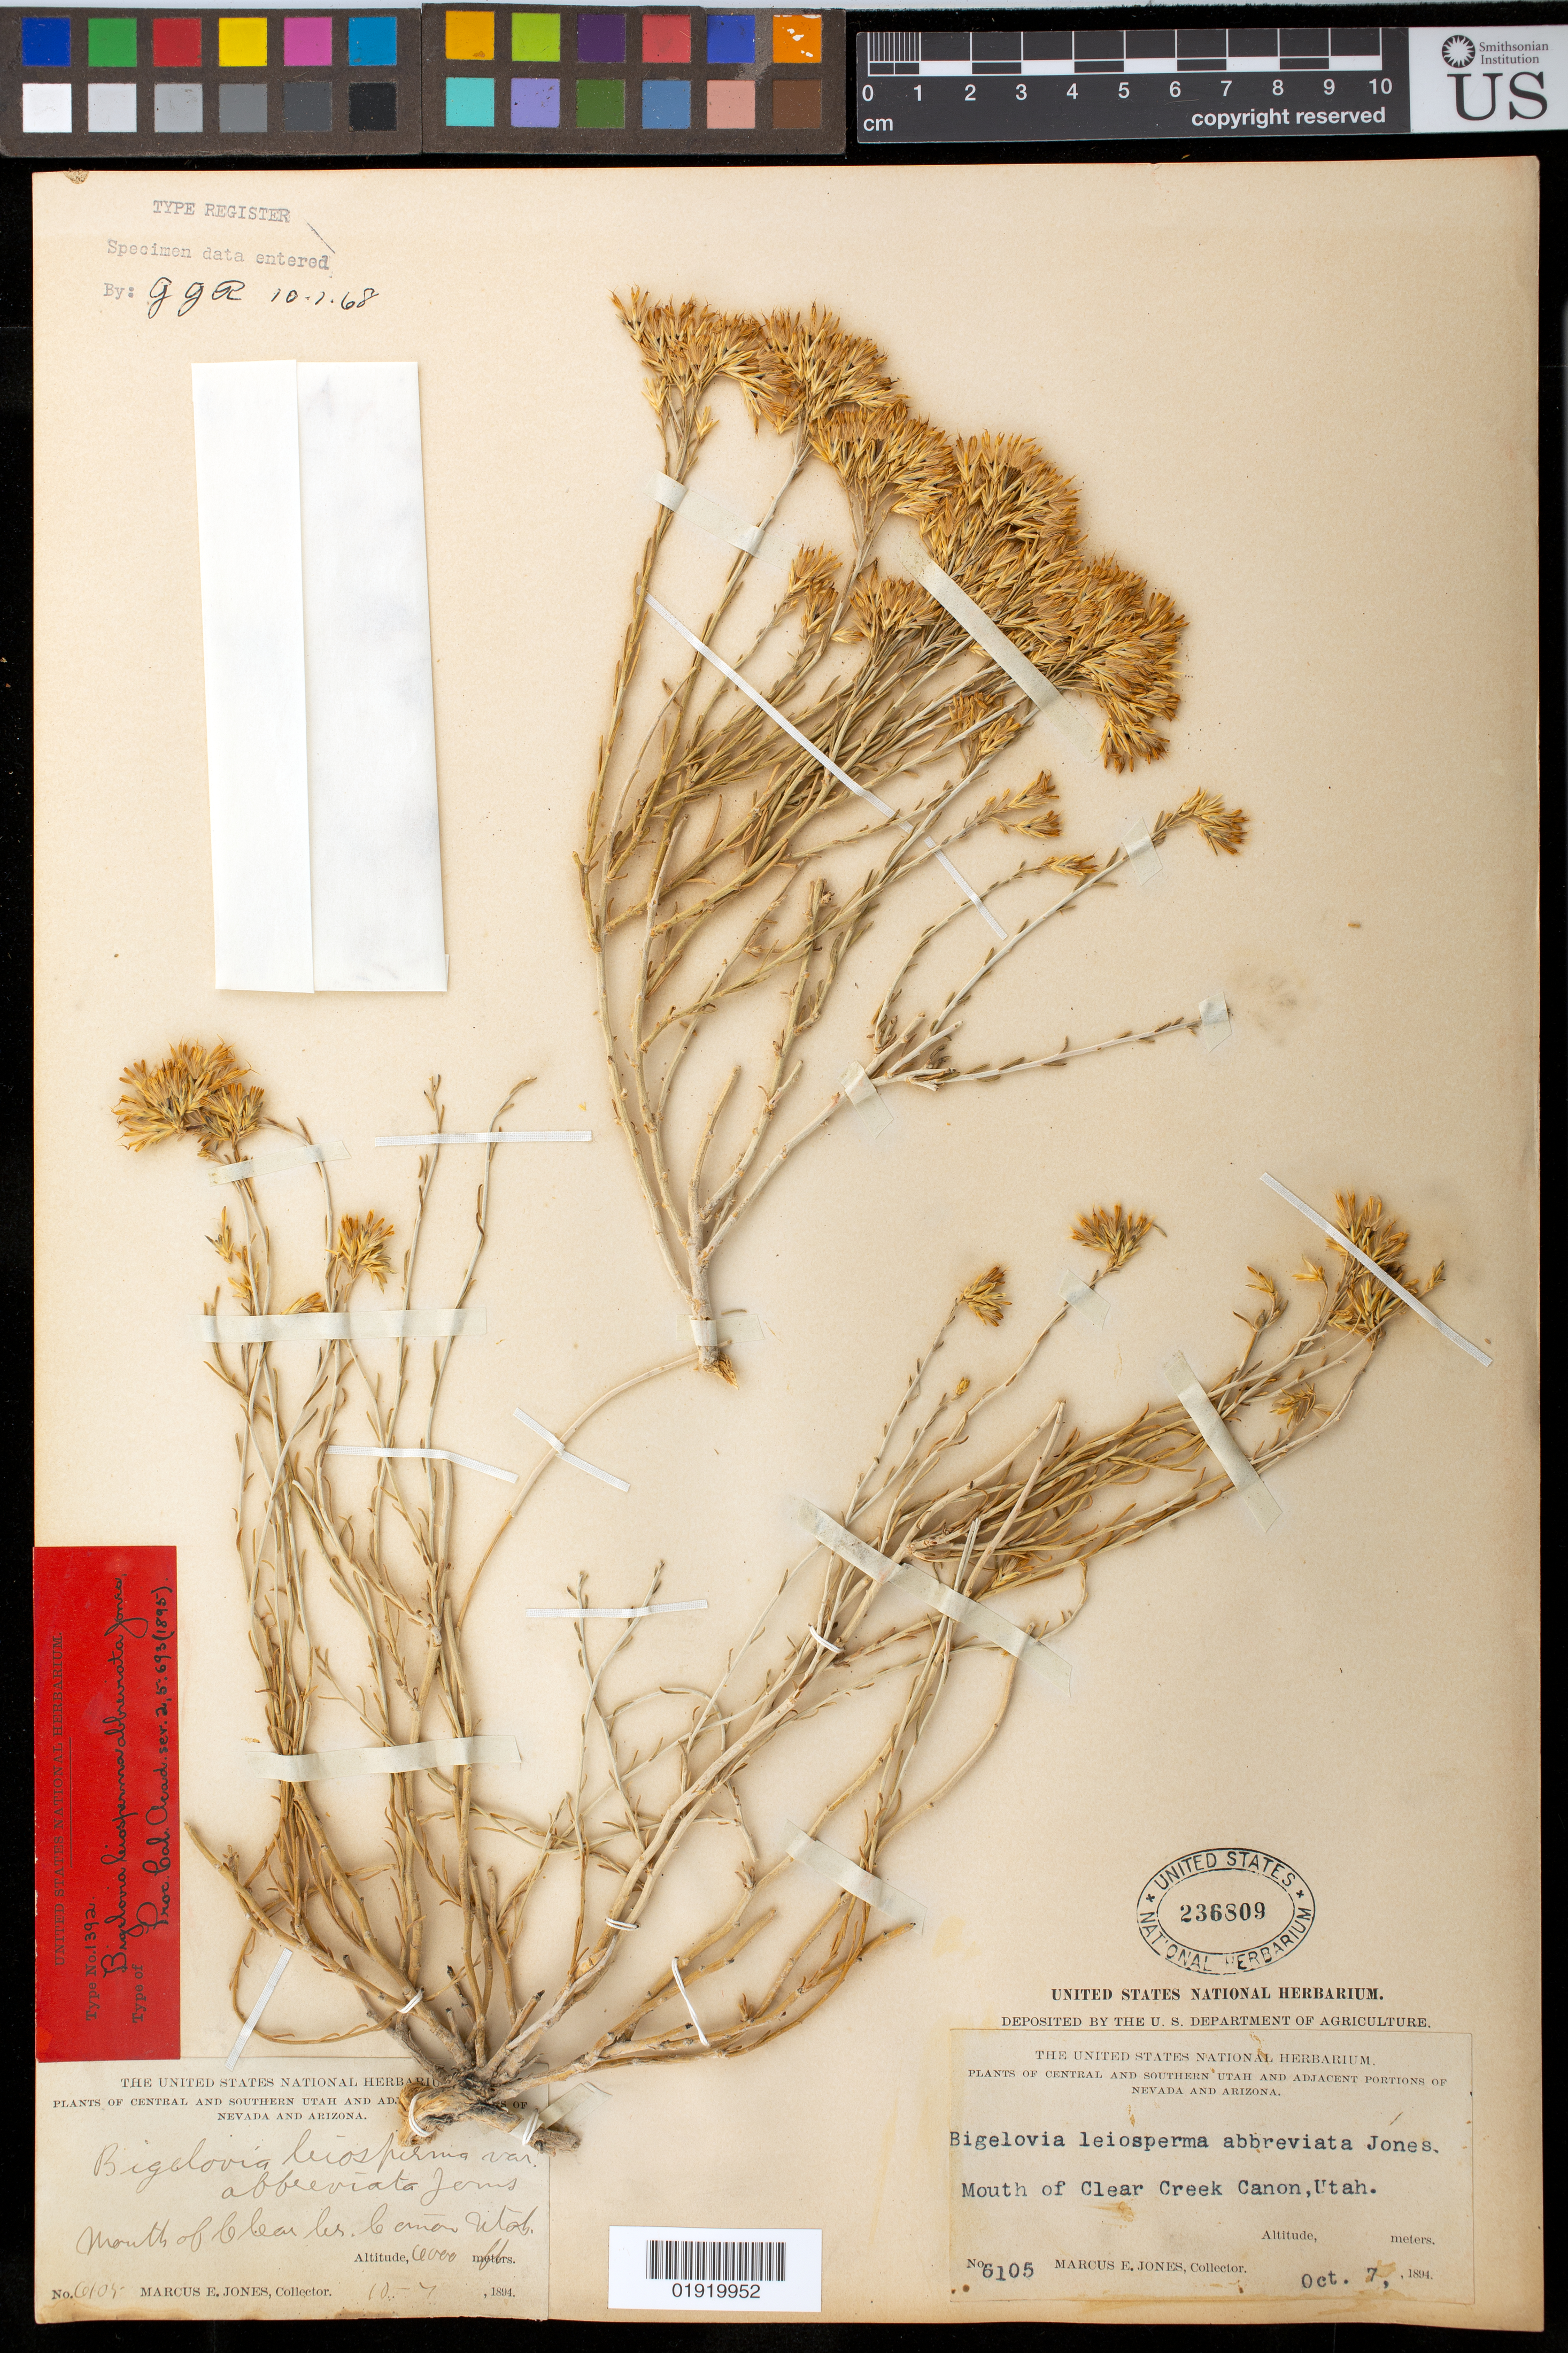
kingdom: Plantae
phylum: Tracheophyta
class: Magnoliopsida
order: Asterales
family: Asteraceae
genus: Bigelowia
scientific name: Bigelowia leiosperma var. abbreviata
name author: M.E. Jones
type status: Isotype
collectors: M. E. Jones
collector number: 6105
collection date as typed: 07 Oct 1894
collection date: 1894-10-07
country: United States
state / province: Utah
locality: Clear Creek Canyon.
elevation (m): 1829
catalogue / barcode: US 236809